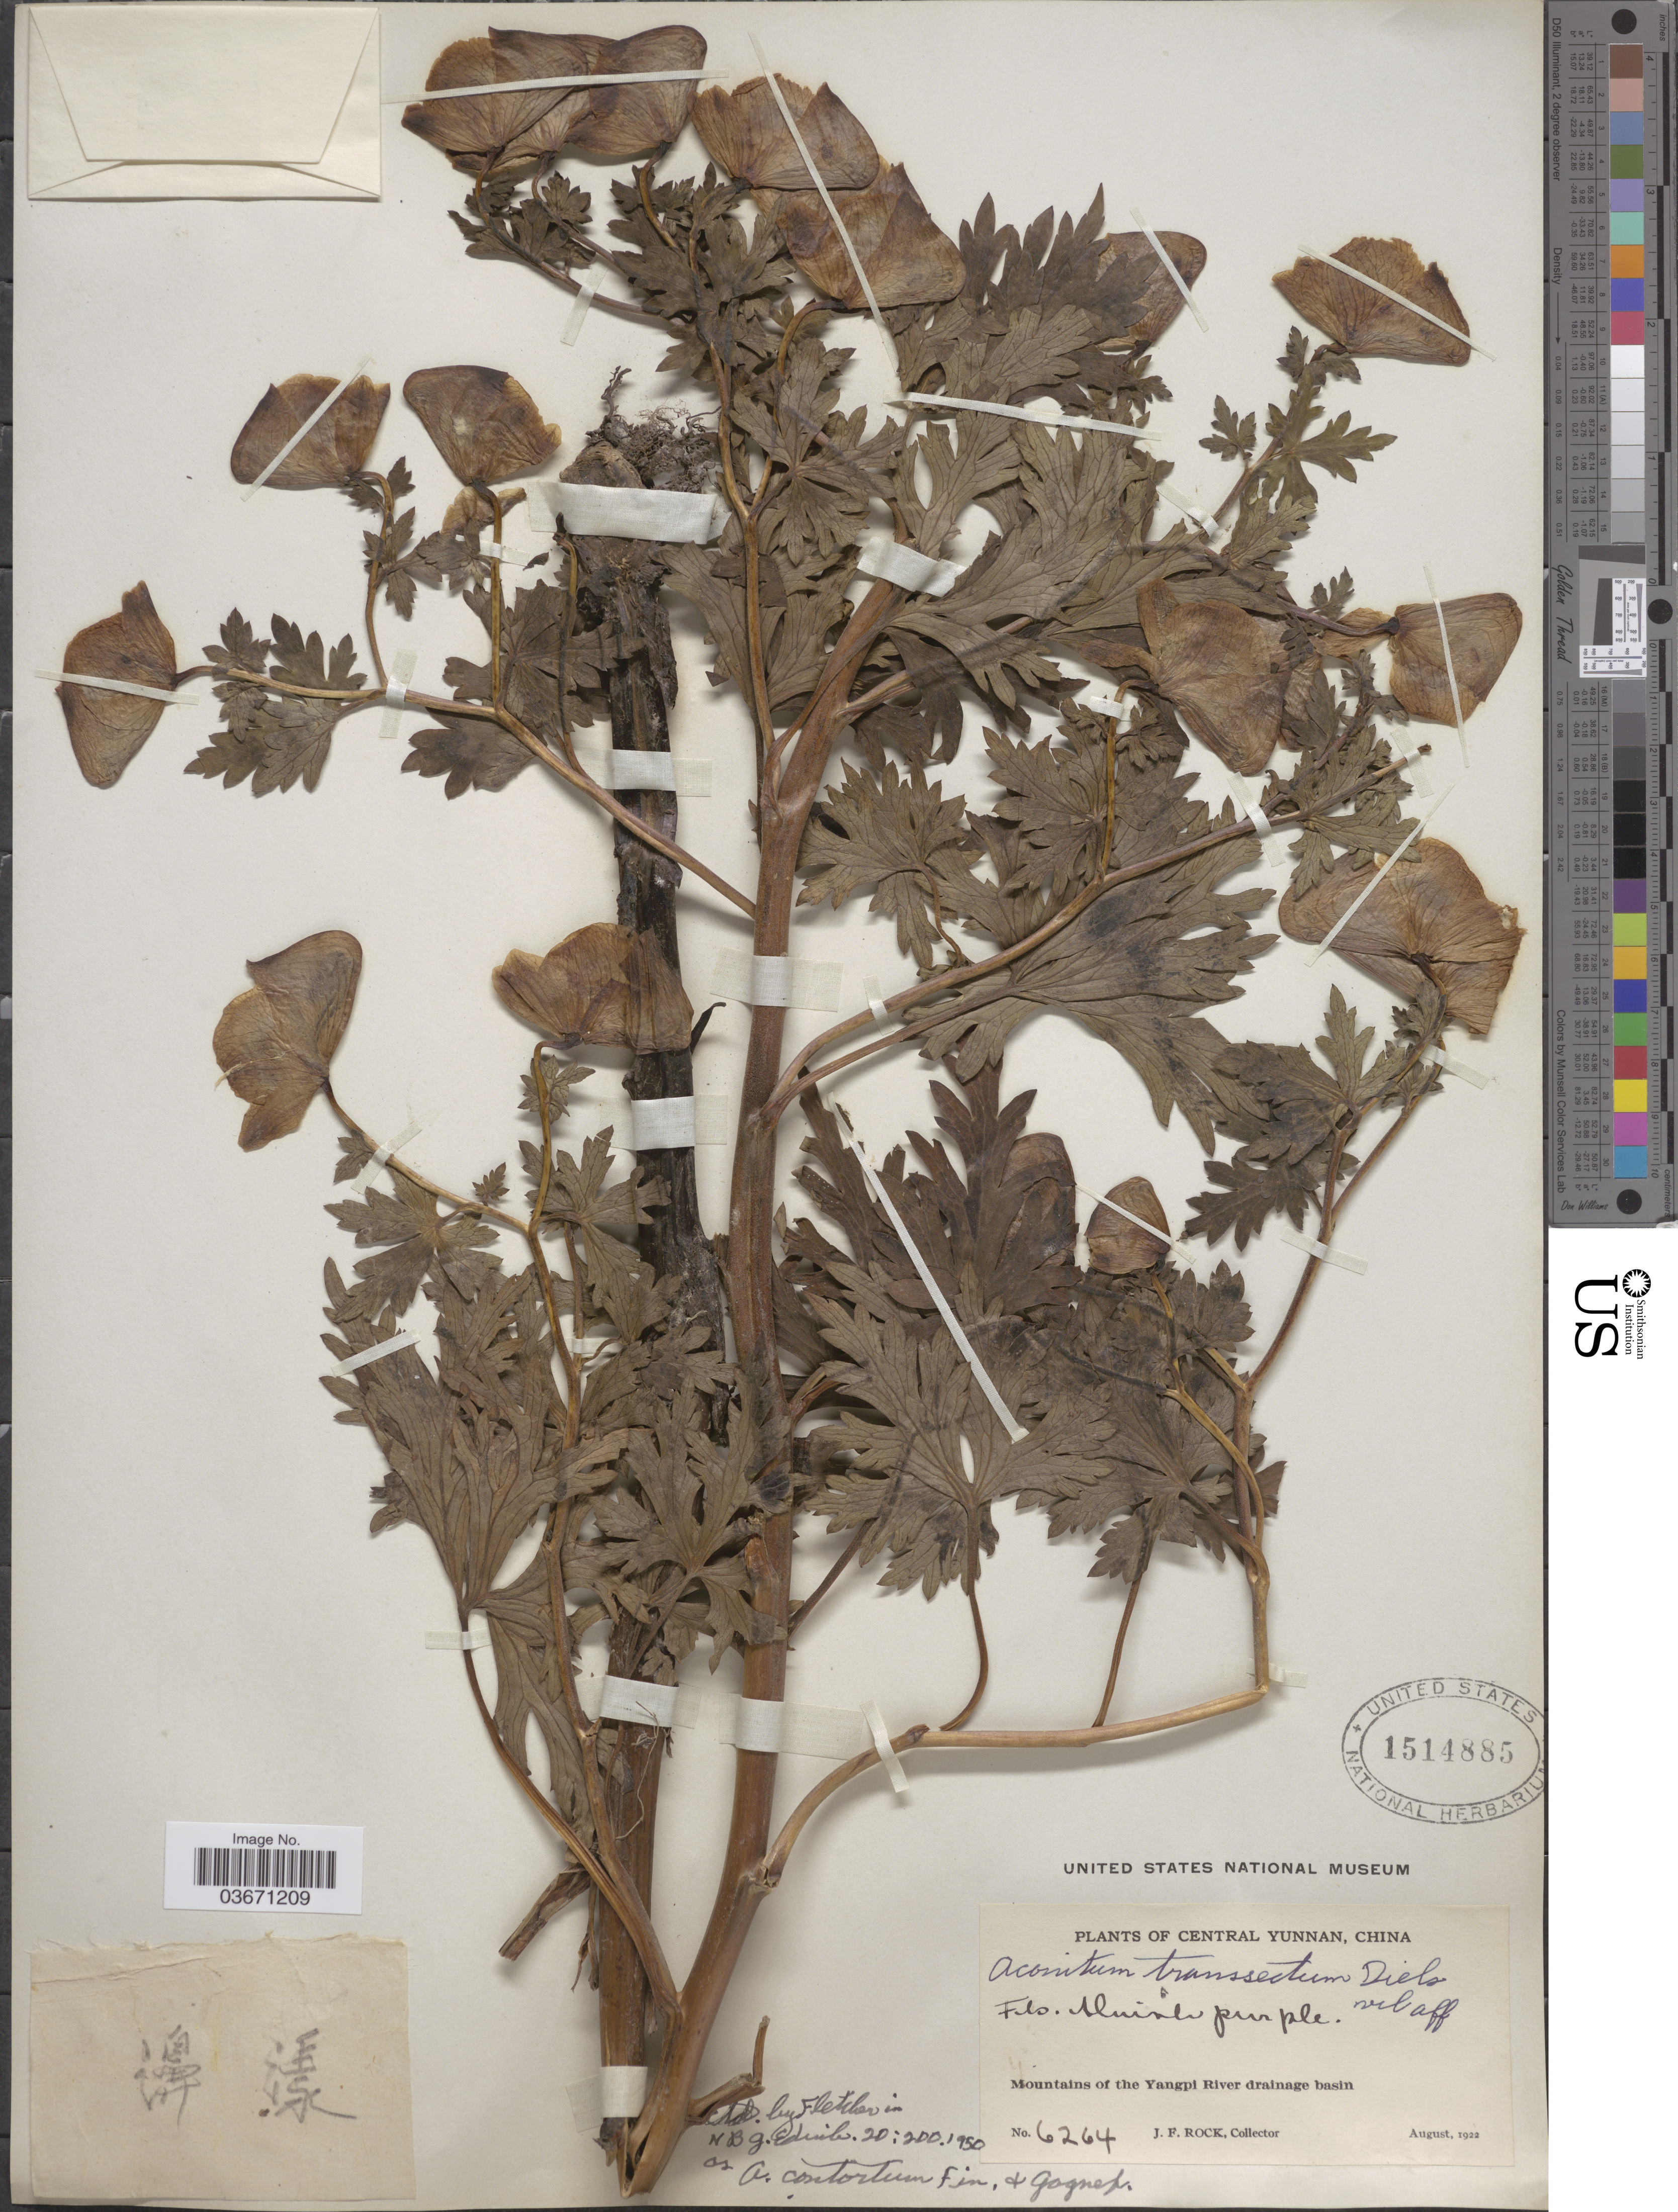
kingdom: Plantae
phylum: Tracheophyta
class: Magnoliopsida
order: Ranunculales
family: Ranunculaceae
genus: Aconitum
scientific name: Aconitum contortum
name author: Finet & Gagnep.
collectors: J. Rock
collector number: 6264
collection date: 1922-08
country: China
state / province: Yunnan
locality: Central Yunnan. Mountains of the Yangpi River drainage basin.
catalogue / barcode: US 1514885